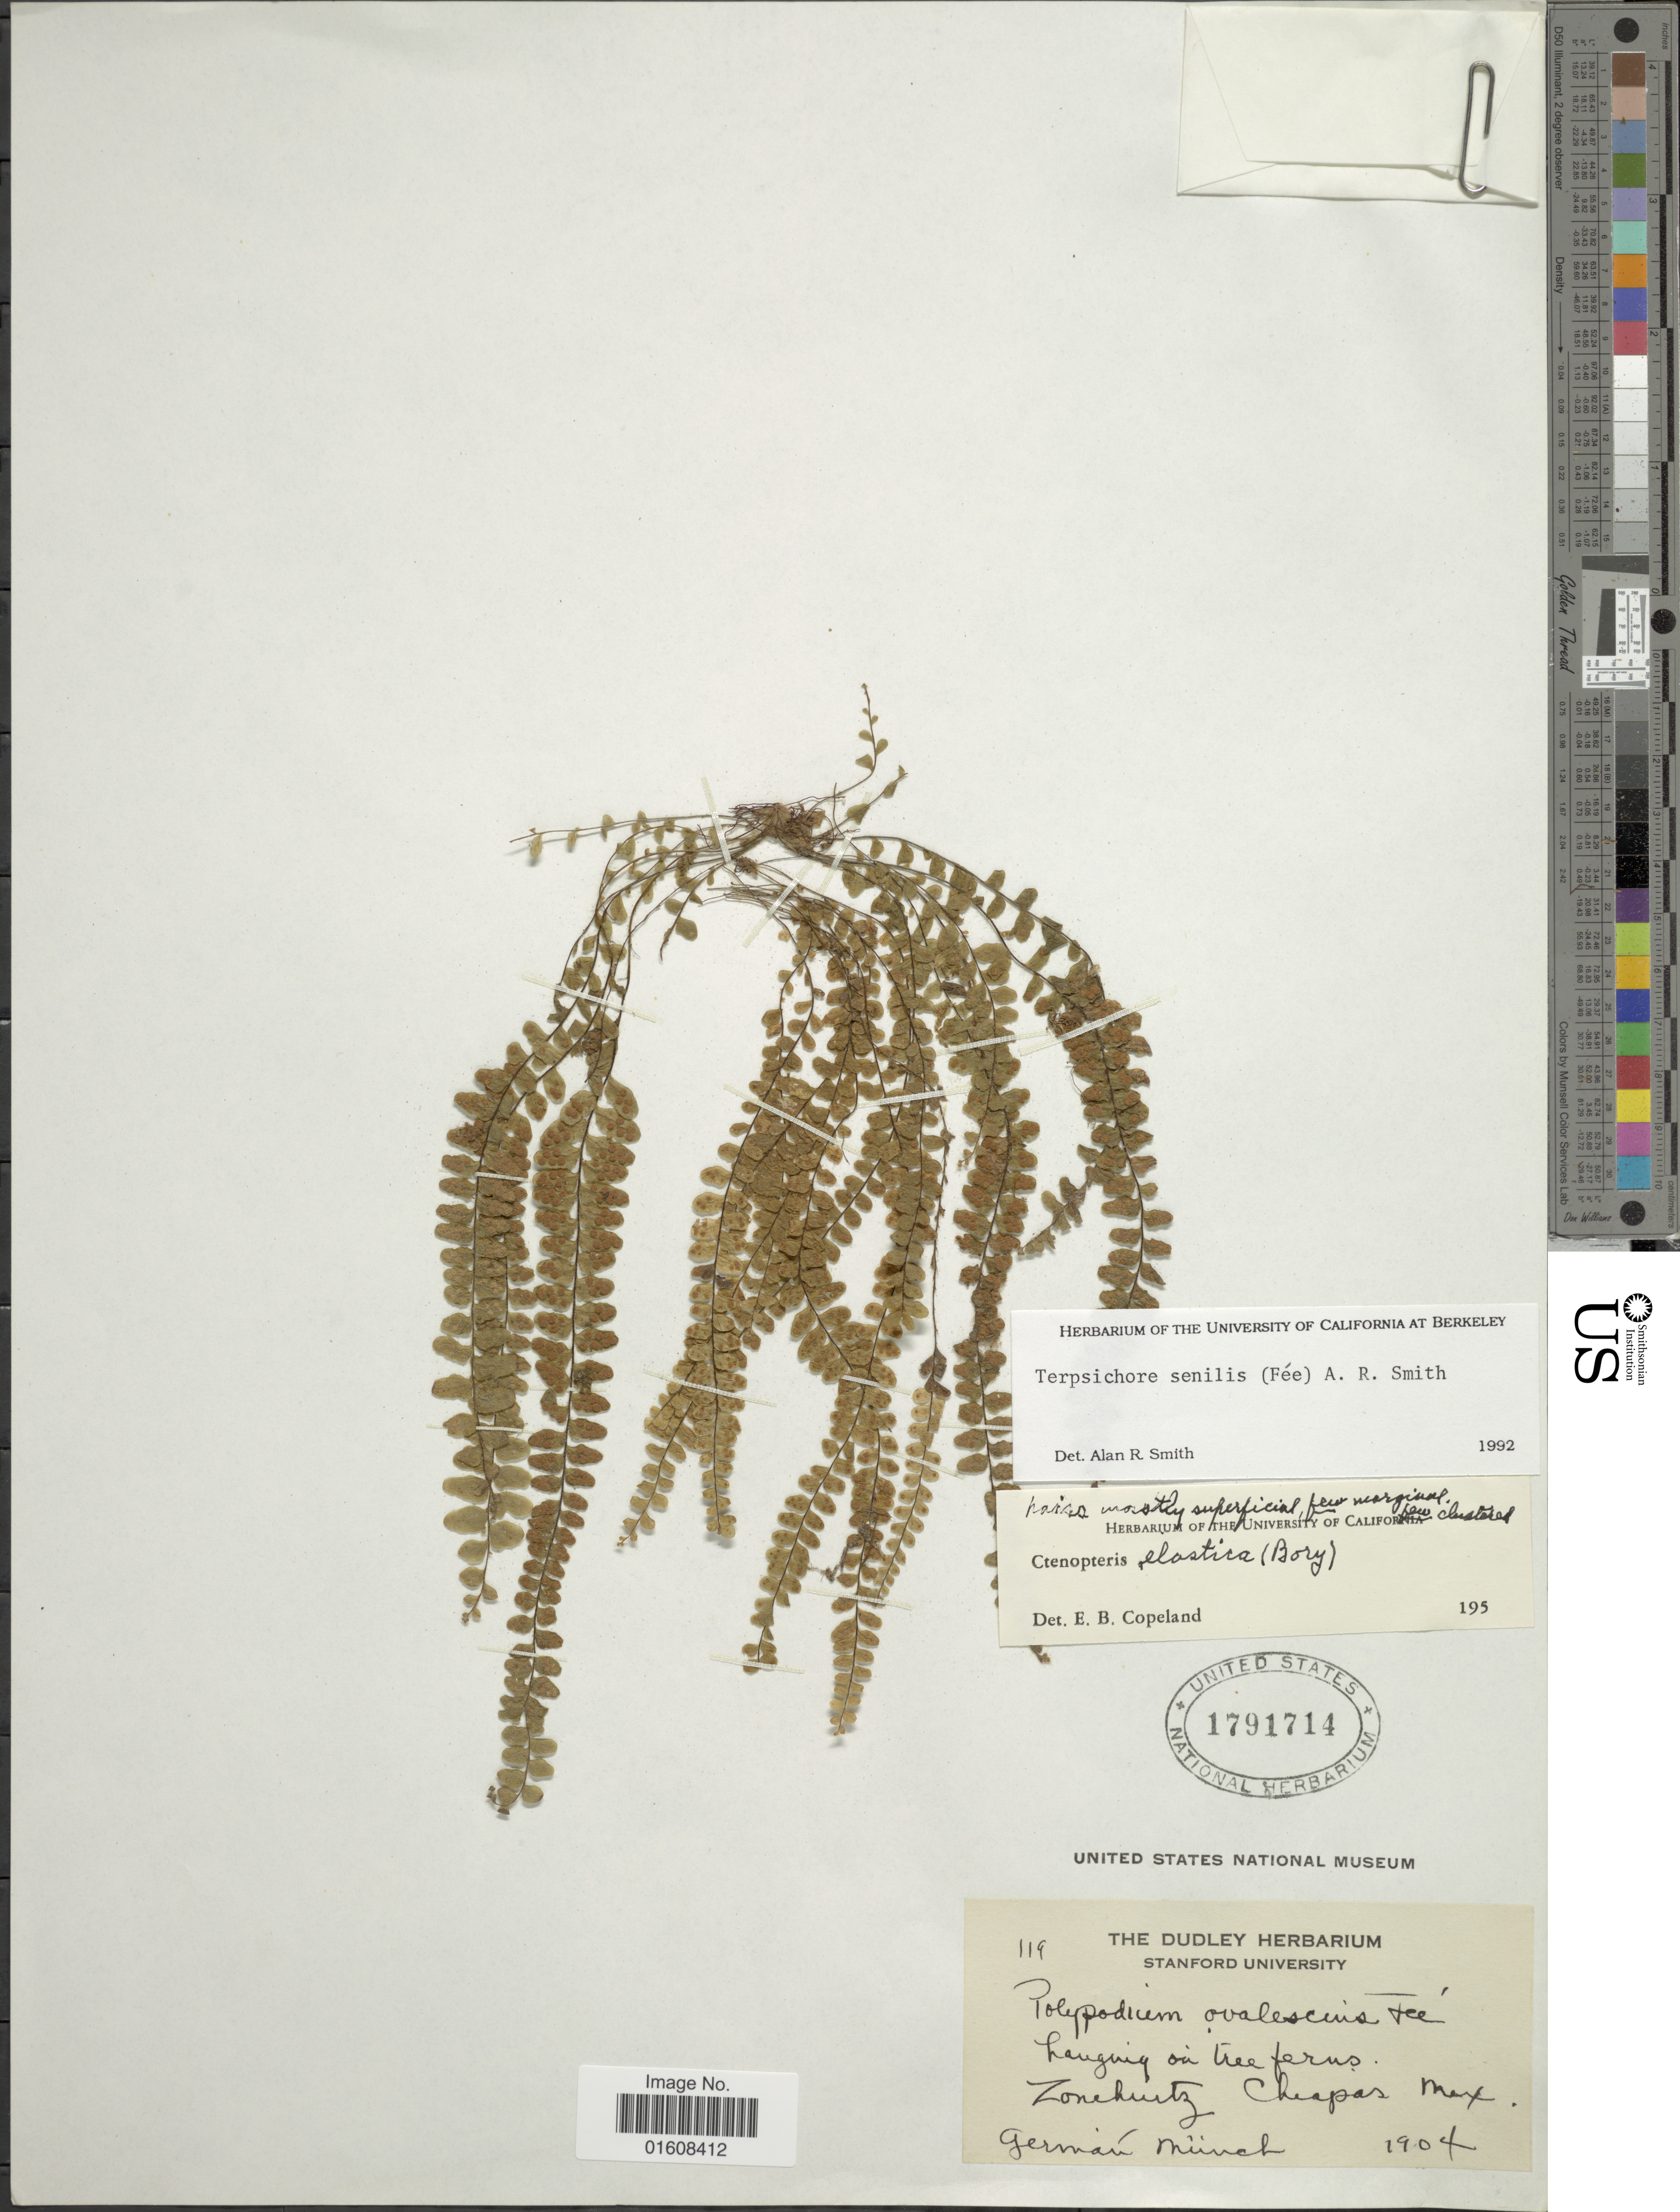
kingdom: Plantae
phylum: Tracheophyta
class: Polypodiopsida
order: Polypodiales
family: Polypodiaceae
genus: Alansmia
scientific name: Alansmia senilis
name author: (Fée) Moguel & M. Kessler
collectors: G. Munch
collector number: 119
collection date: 1904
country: Mexico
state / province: Chiapas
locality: Zonehurtz, Chiapas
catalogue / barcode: US 1791714